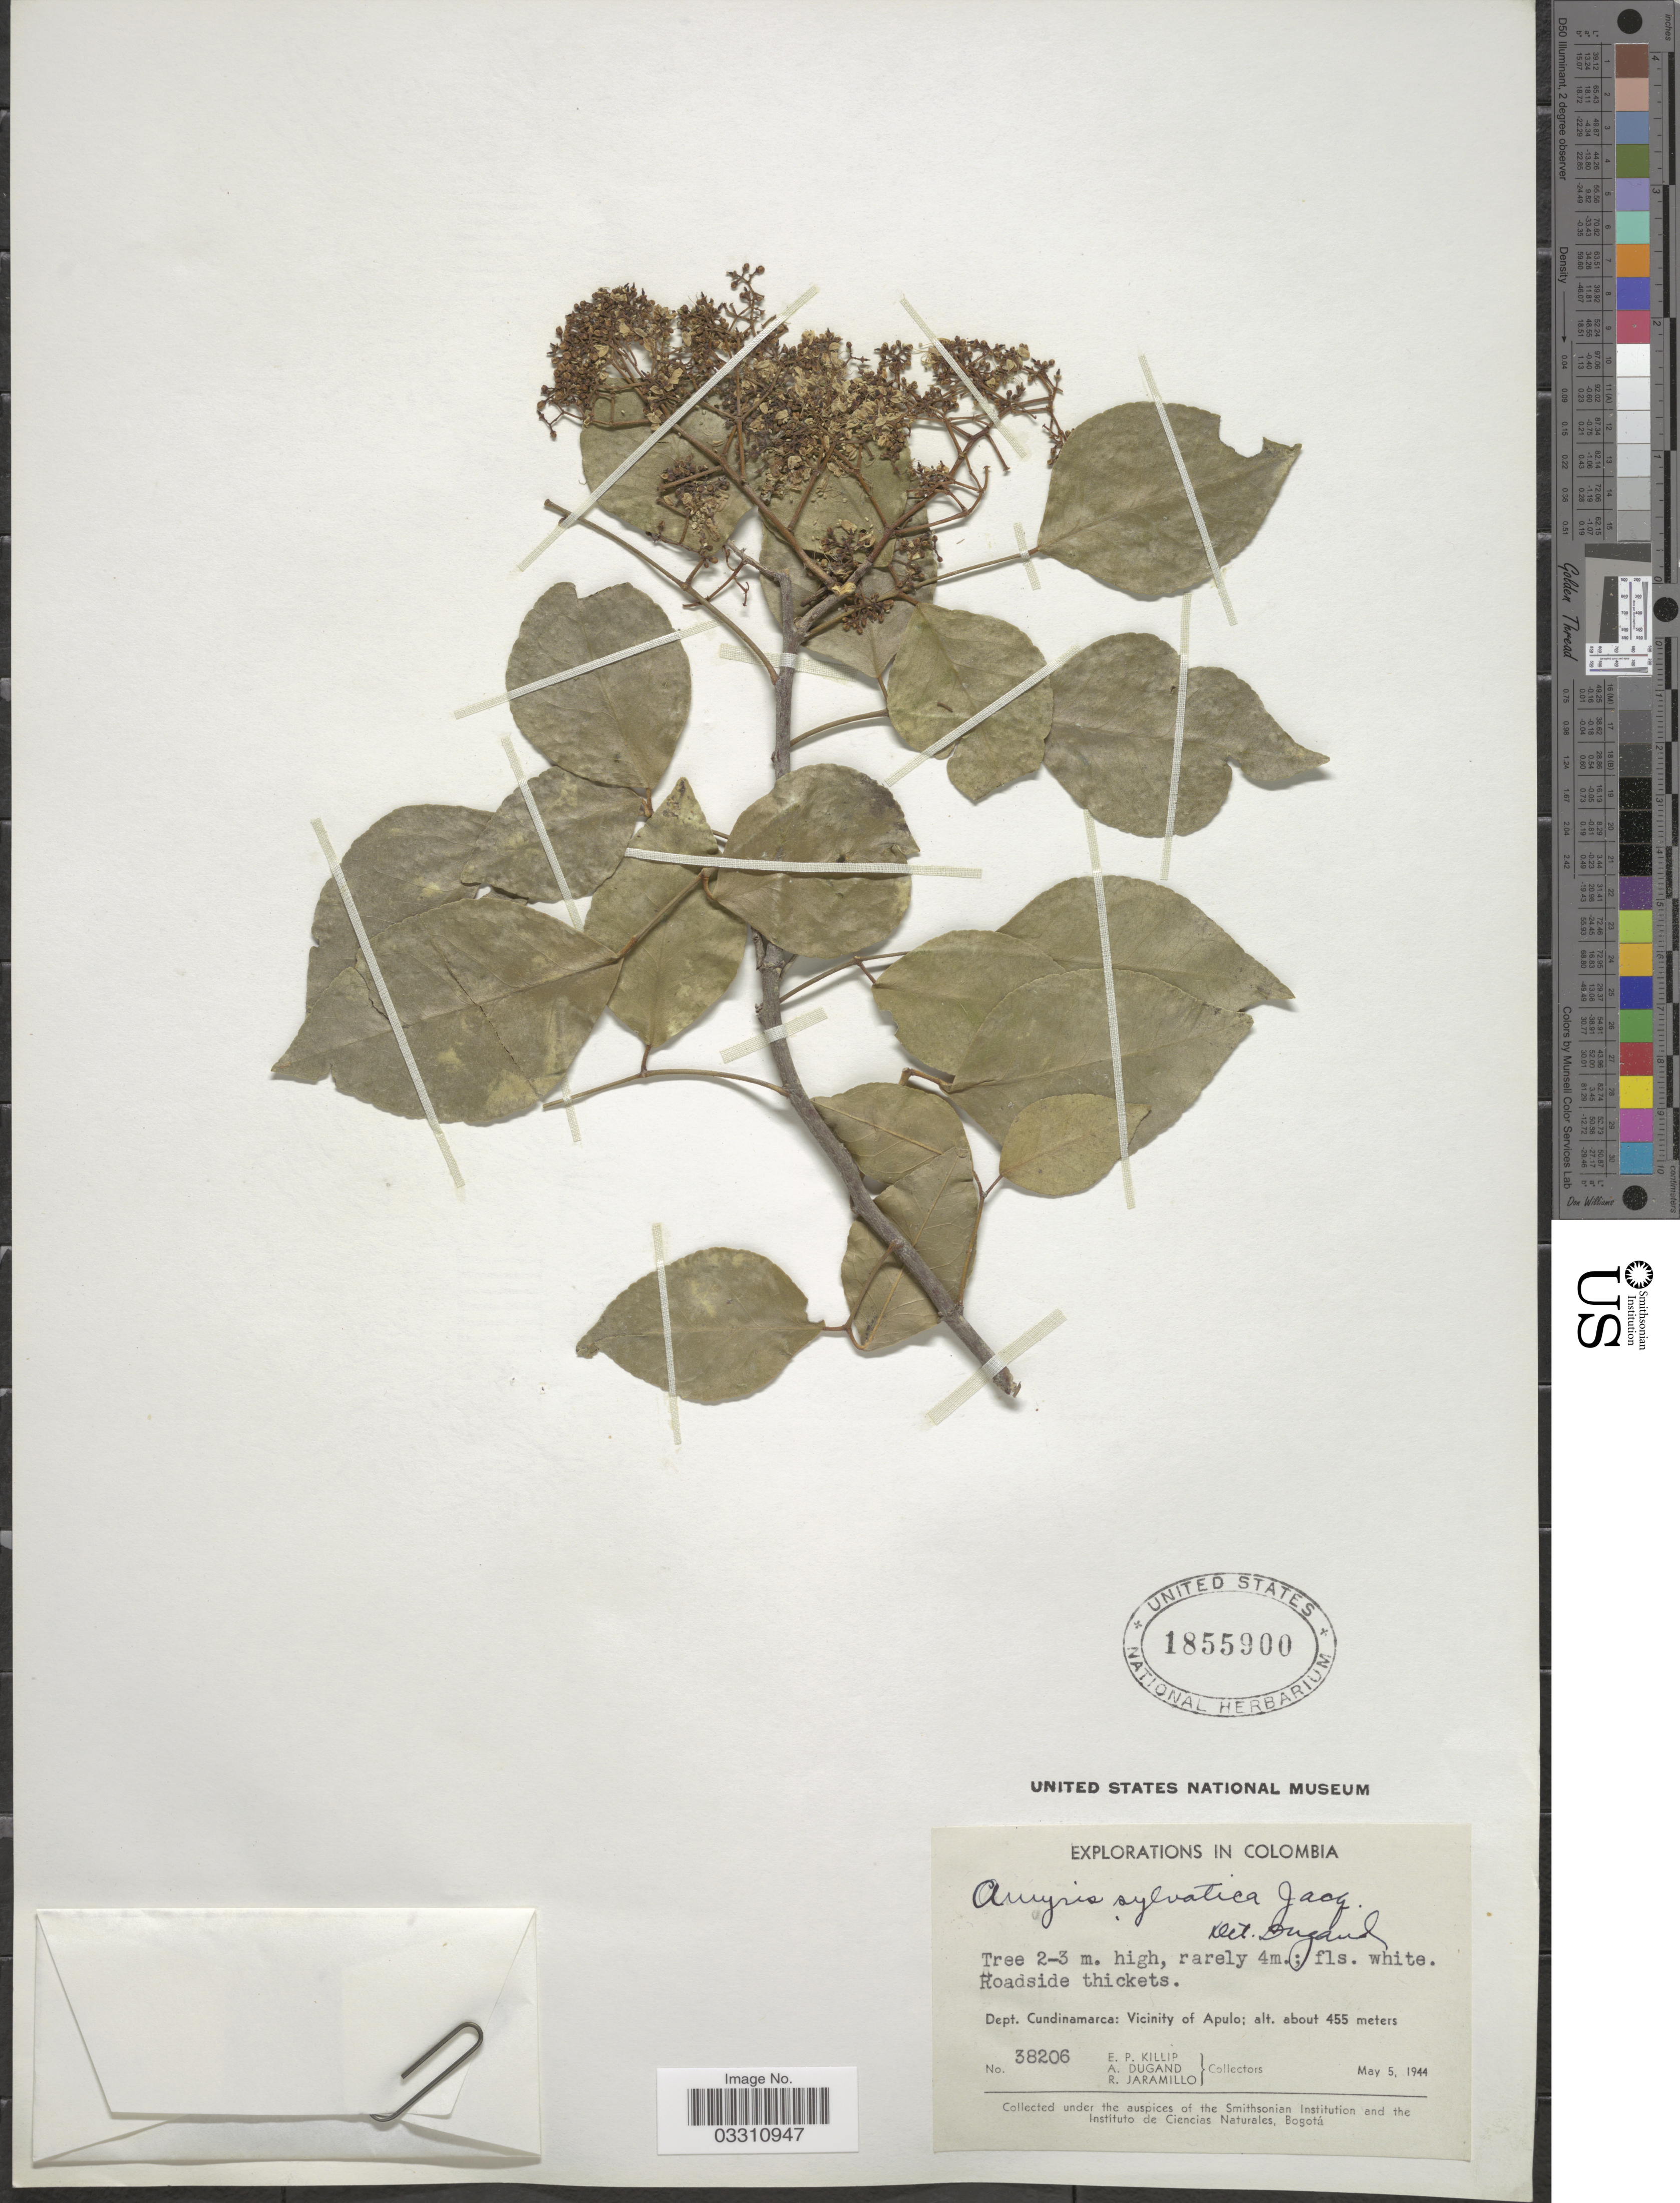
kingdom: Plantae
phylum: Tracheophyta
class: Magnoliopsida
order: Sapindales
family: Rutaceae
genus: Amyris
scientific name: Amyris sylvatica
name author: Jacq.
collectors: E. P. Killip, A. Dugand & R. Jaramillo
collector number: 38206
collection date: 1944-05-05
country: Colombia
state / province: Cundinamarca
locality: Dept. Cundinamarca: Vicinity of Apulo.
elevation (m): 455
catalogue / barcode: US 1855900